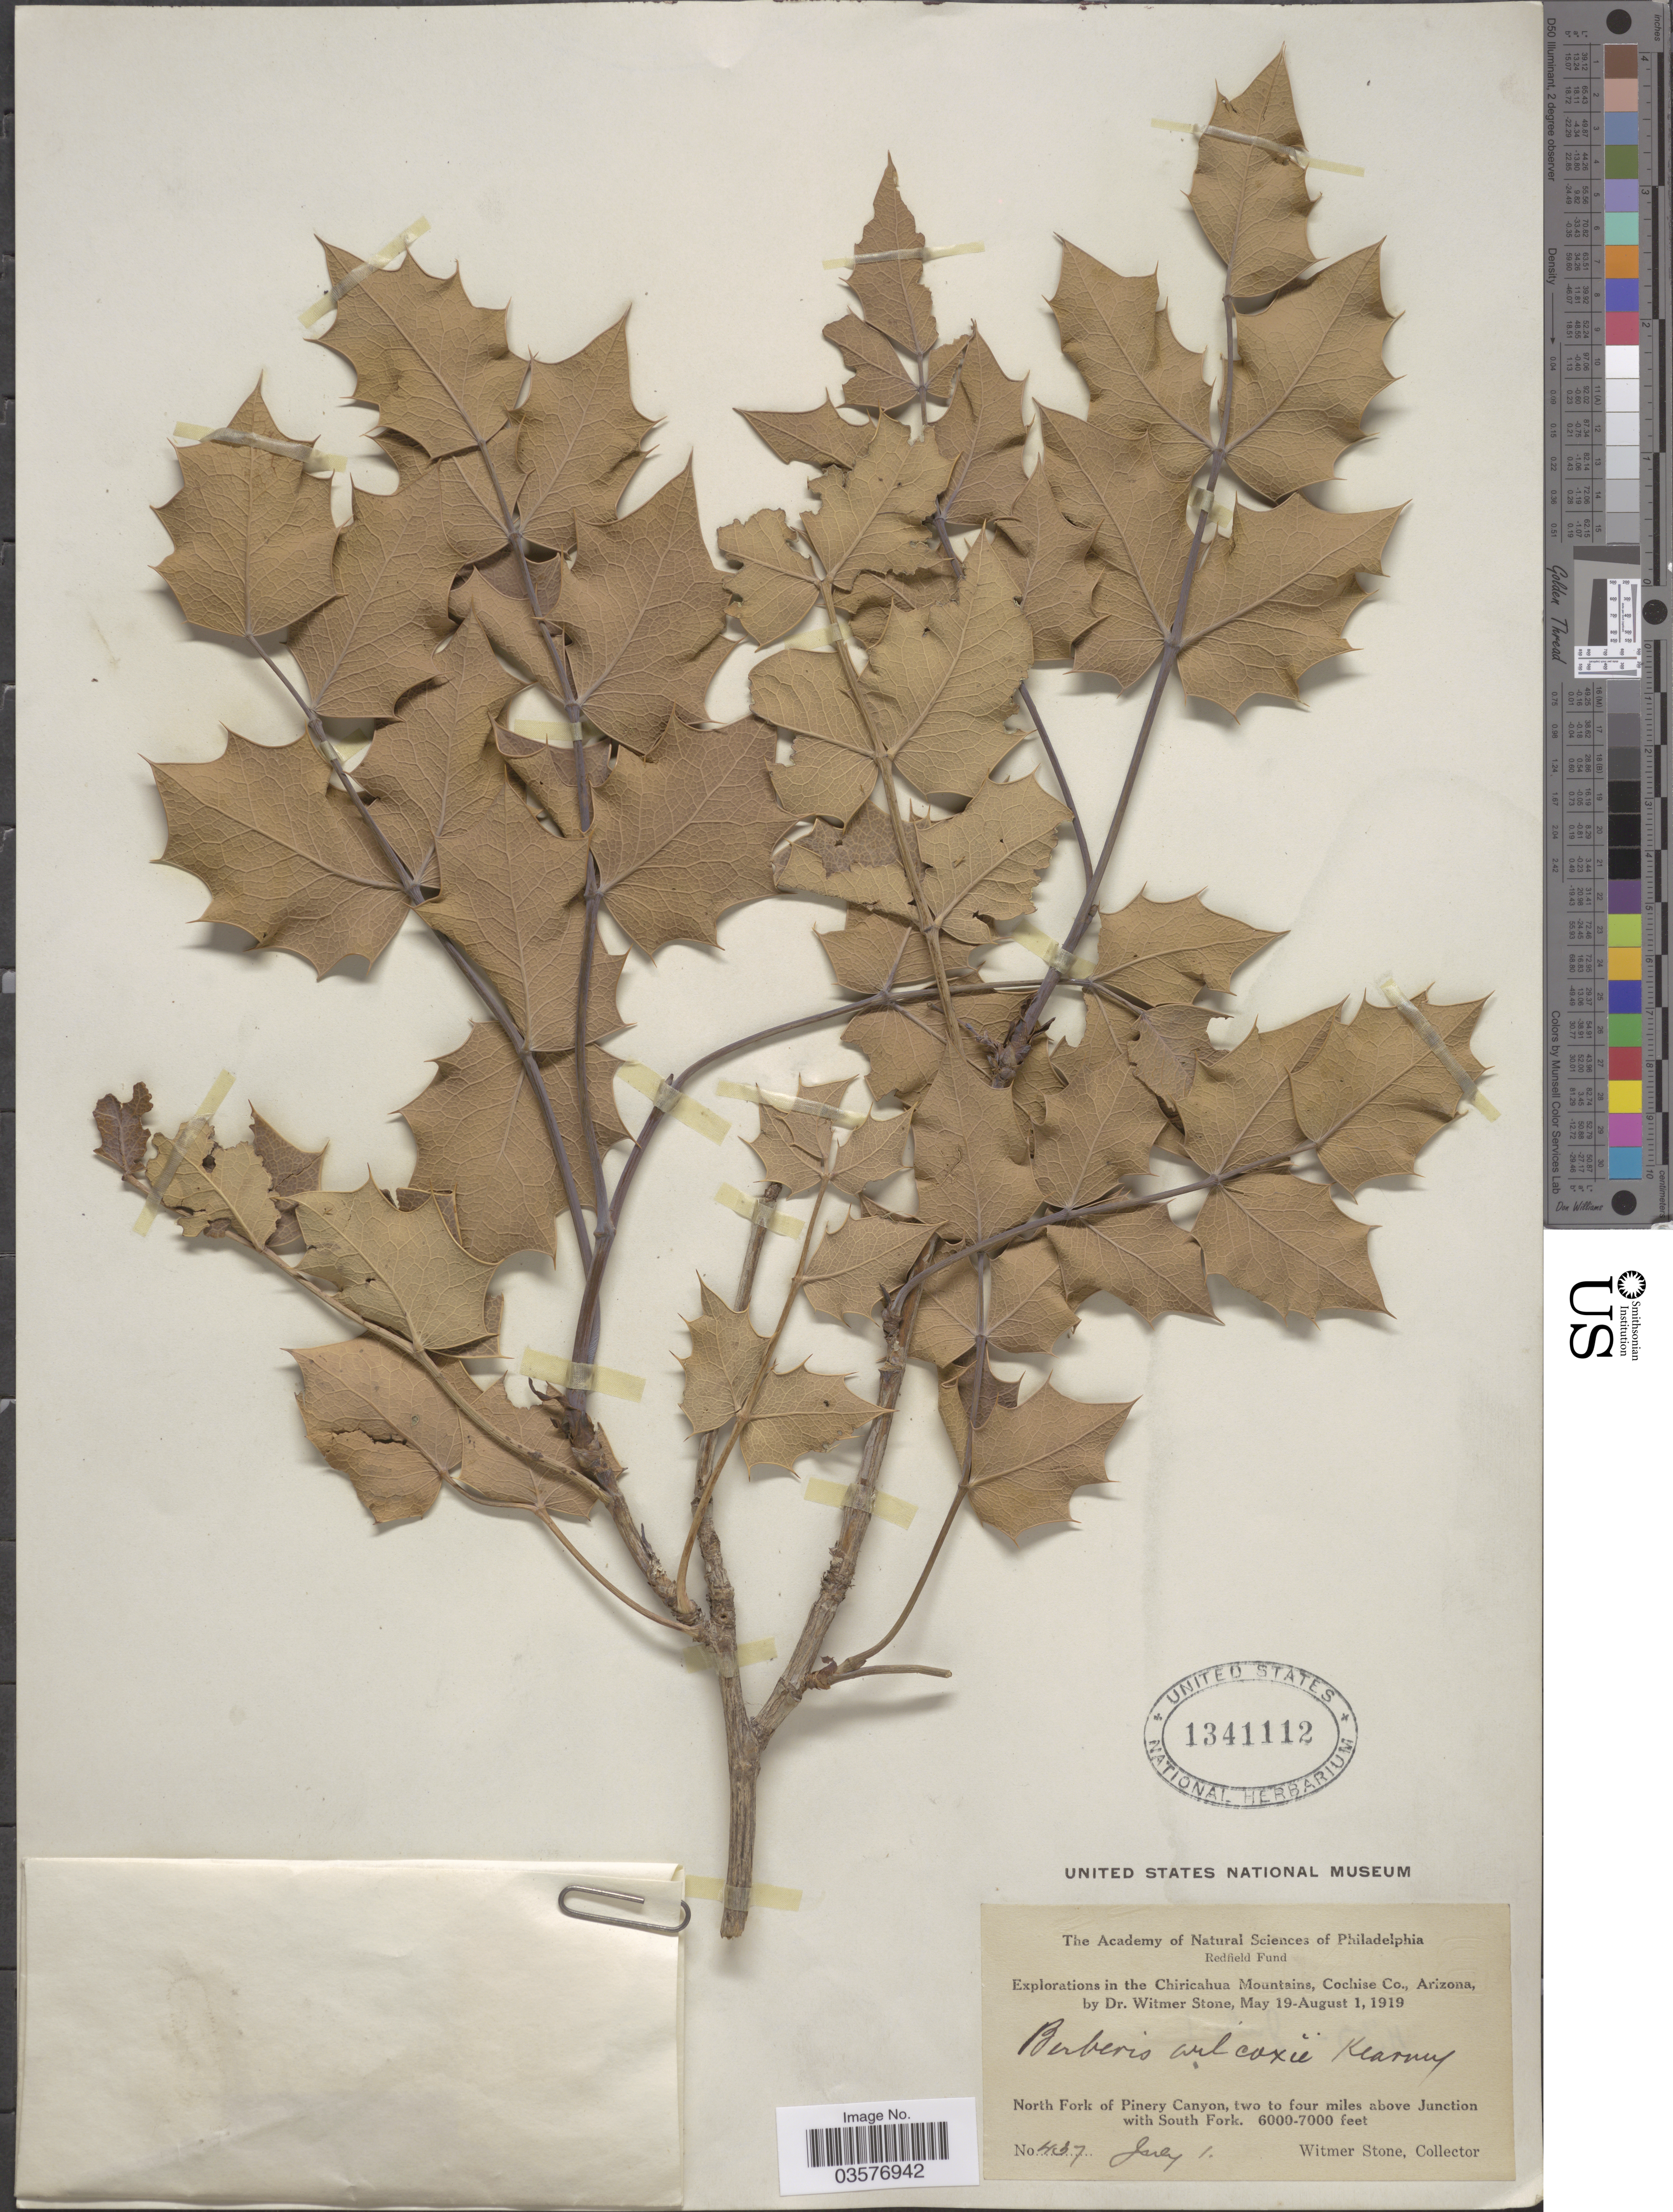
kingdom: Plantae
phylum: Tracheophyta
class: Magnoliopsida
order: Ranunculales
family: Berberidaceae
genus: Mahonia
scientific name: Mahonia wilcoxii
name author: (Kearney) Rehder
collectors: W. Stone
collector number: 437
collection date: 1919-07-01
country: United States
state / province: Arizona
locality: The Chiricahua Mountains, Cochise Co. North Fork of Pinery Canyon, two to four miles above Junction with South Fork.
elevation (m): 1829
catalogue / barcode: US 1341112